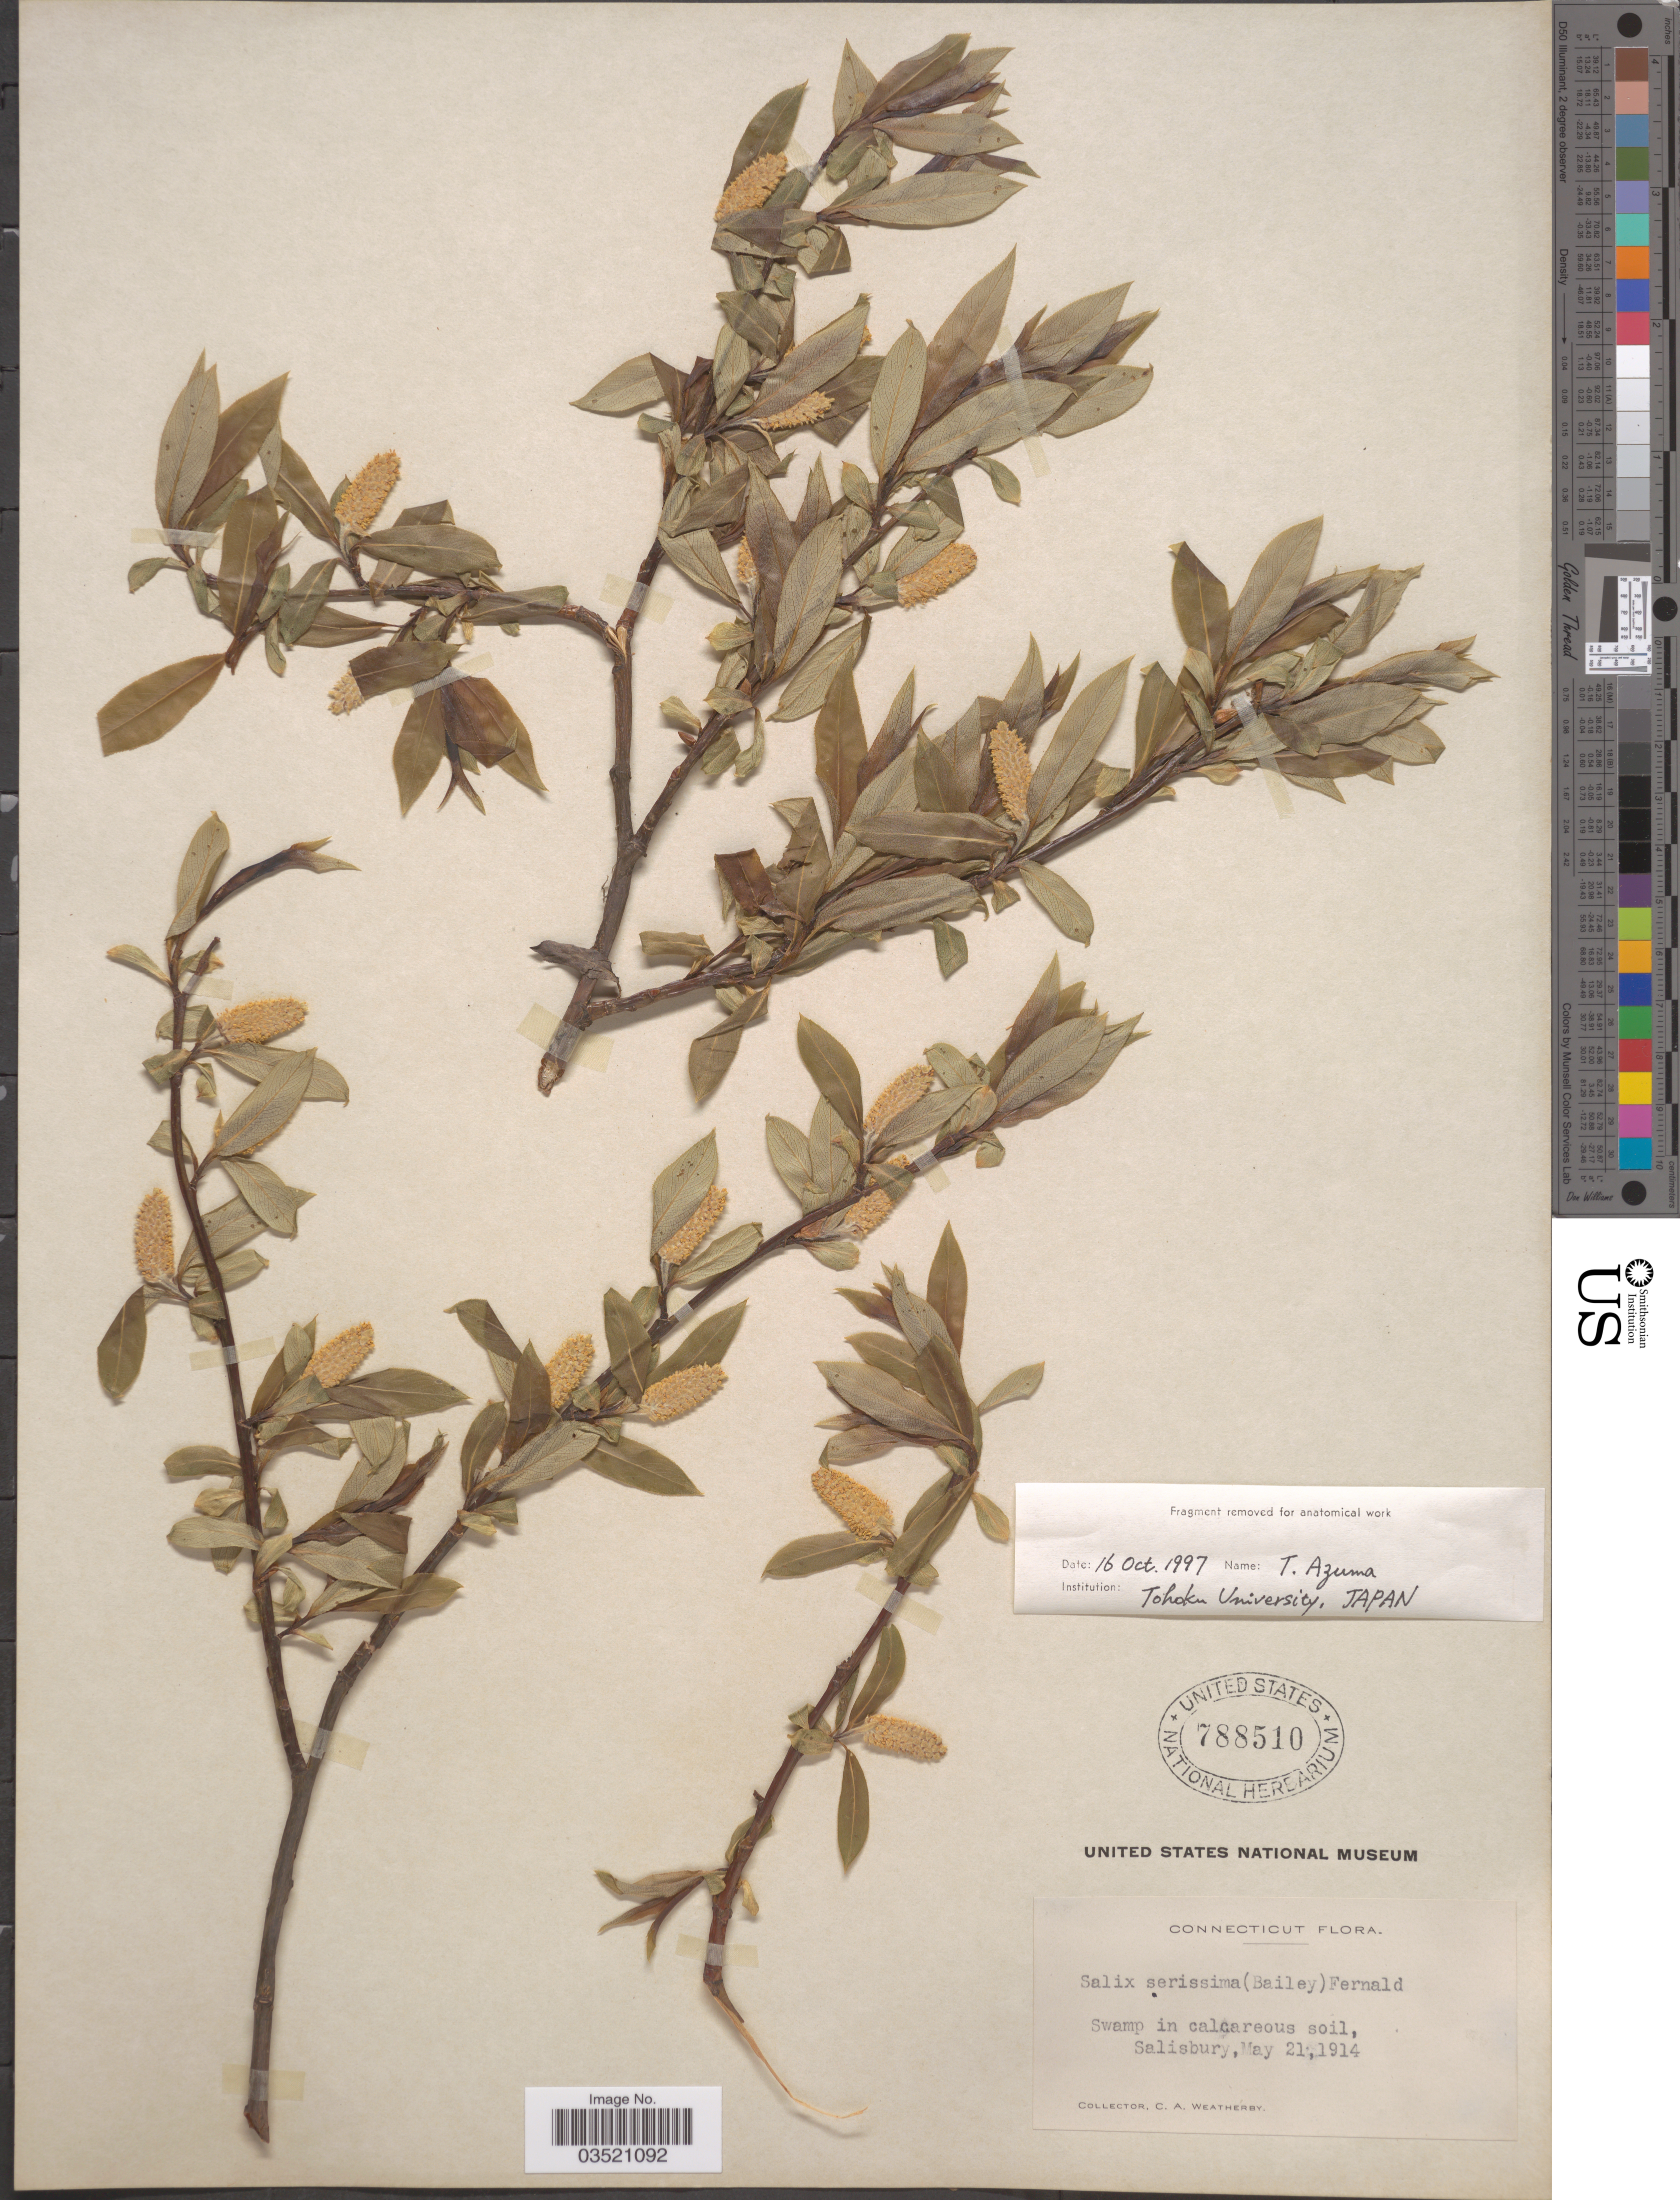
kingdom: Plantae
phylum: Tracheophyta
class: Magnoliopsida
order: Malpighiales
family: Salicaceae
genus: Salix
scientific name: Salix serissima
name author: (L.H. Bailey) Fernald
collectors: C. A. Weatherby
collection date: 1914-05-21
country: United States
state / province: Connecticut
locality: Swamp in calcareous soil, Salisbury.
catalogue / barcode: US 788510